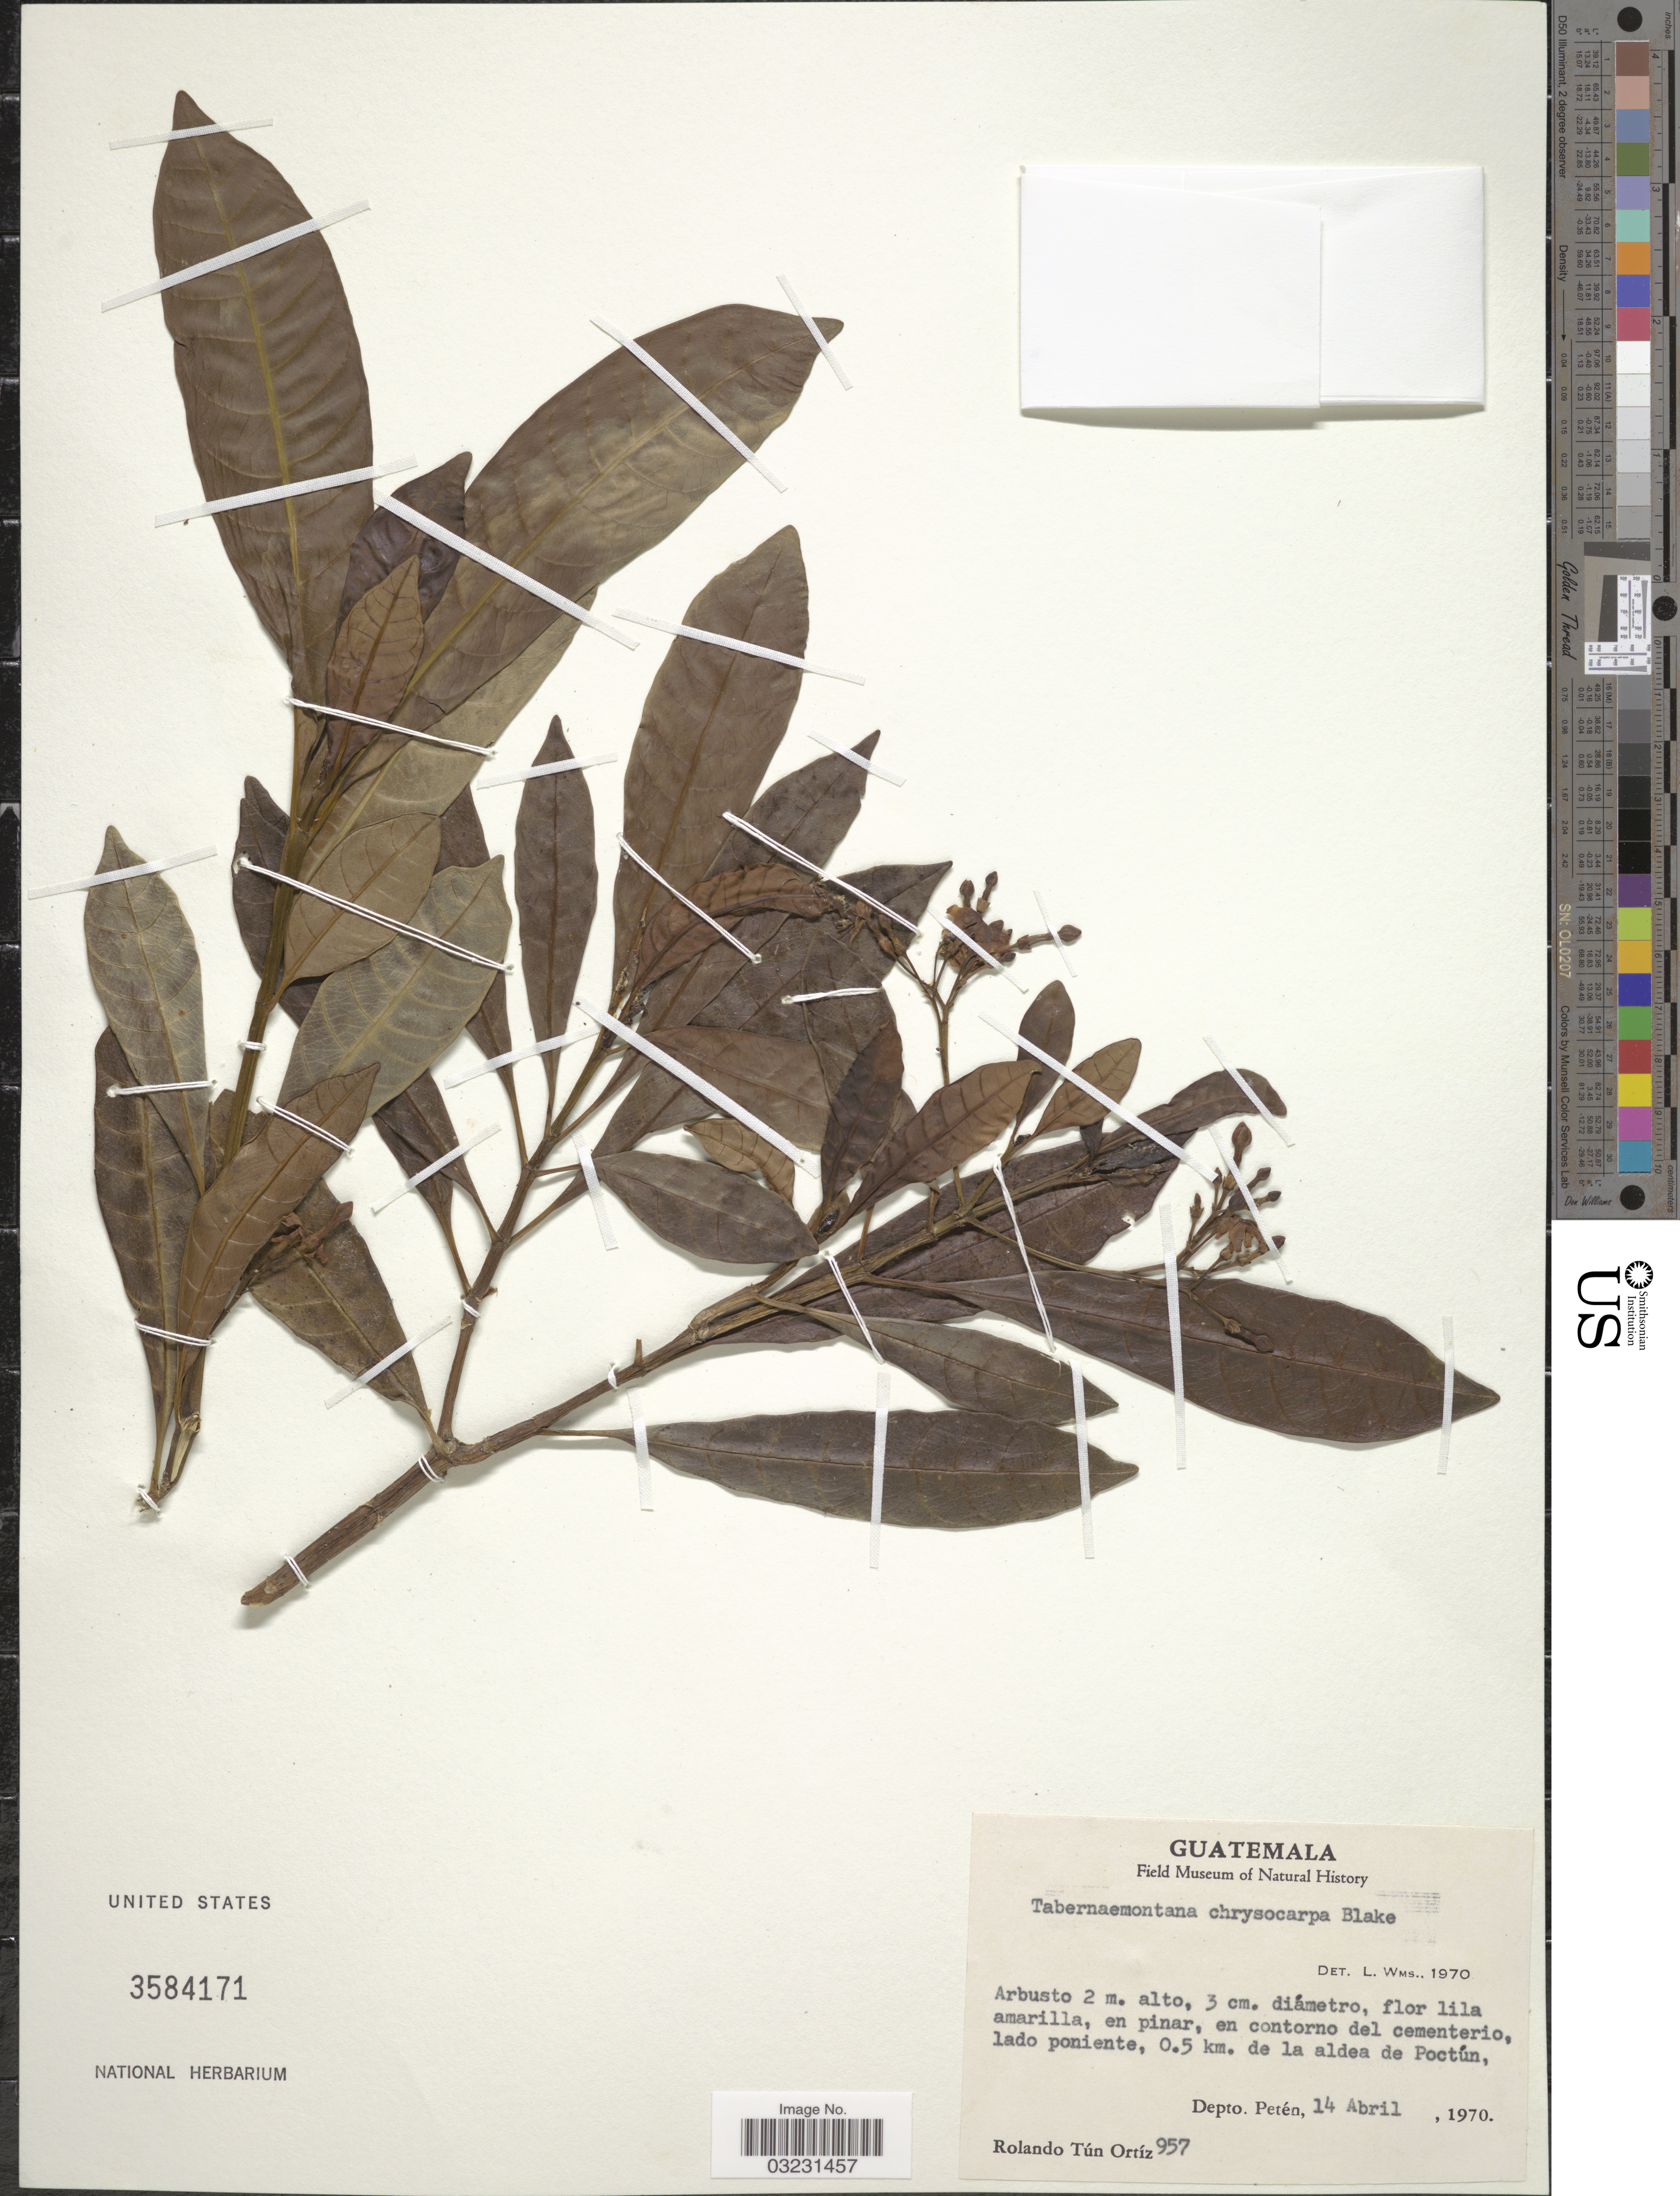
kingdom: Plantae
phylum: Tracheophyta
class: Magnoliopsida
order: Gentianales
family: Apocynaceae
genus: Tabernaemontana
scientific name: Tabernaemontana divaricata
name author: (L.) R. Br. ex Roem. & Schult.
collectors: R. T. Ortíz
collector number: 957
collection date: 1970-04-14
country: Guatemala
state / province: El Petén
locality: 0.5 km. de la aldea de Poctún, Depto. Petén.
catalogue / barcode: US 3584171